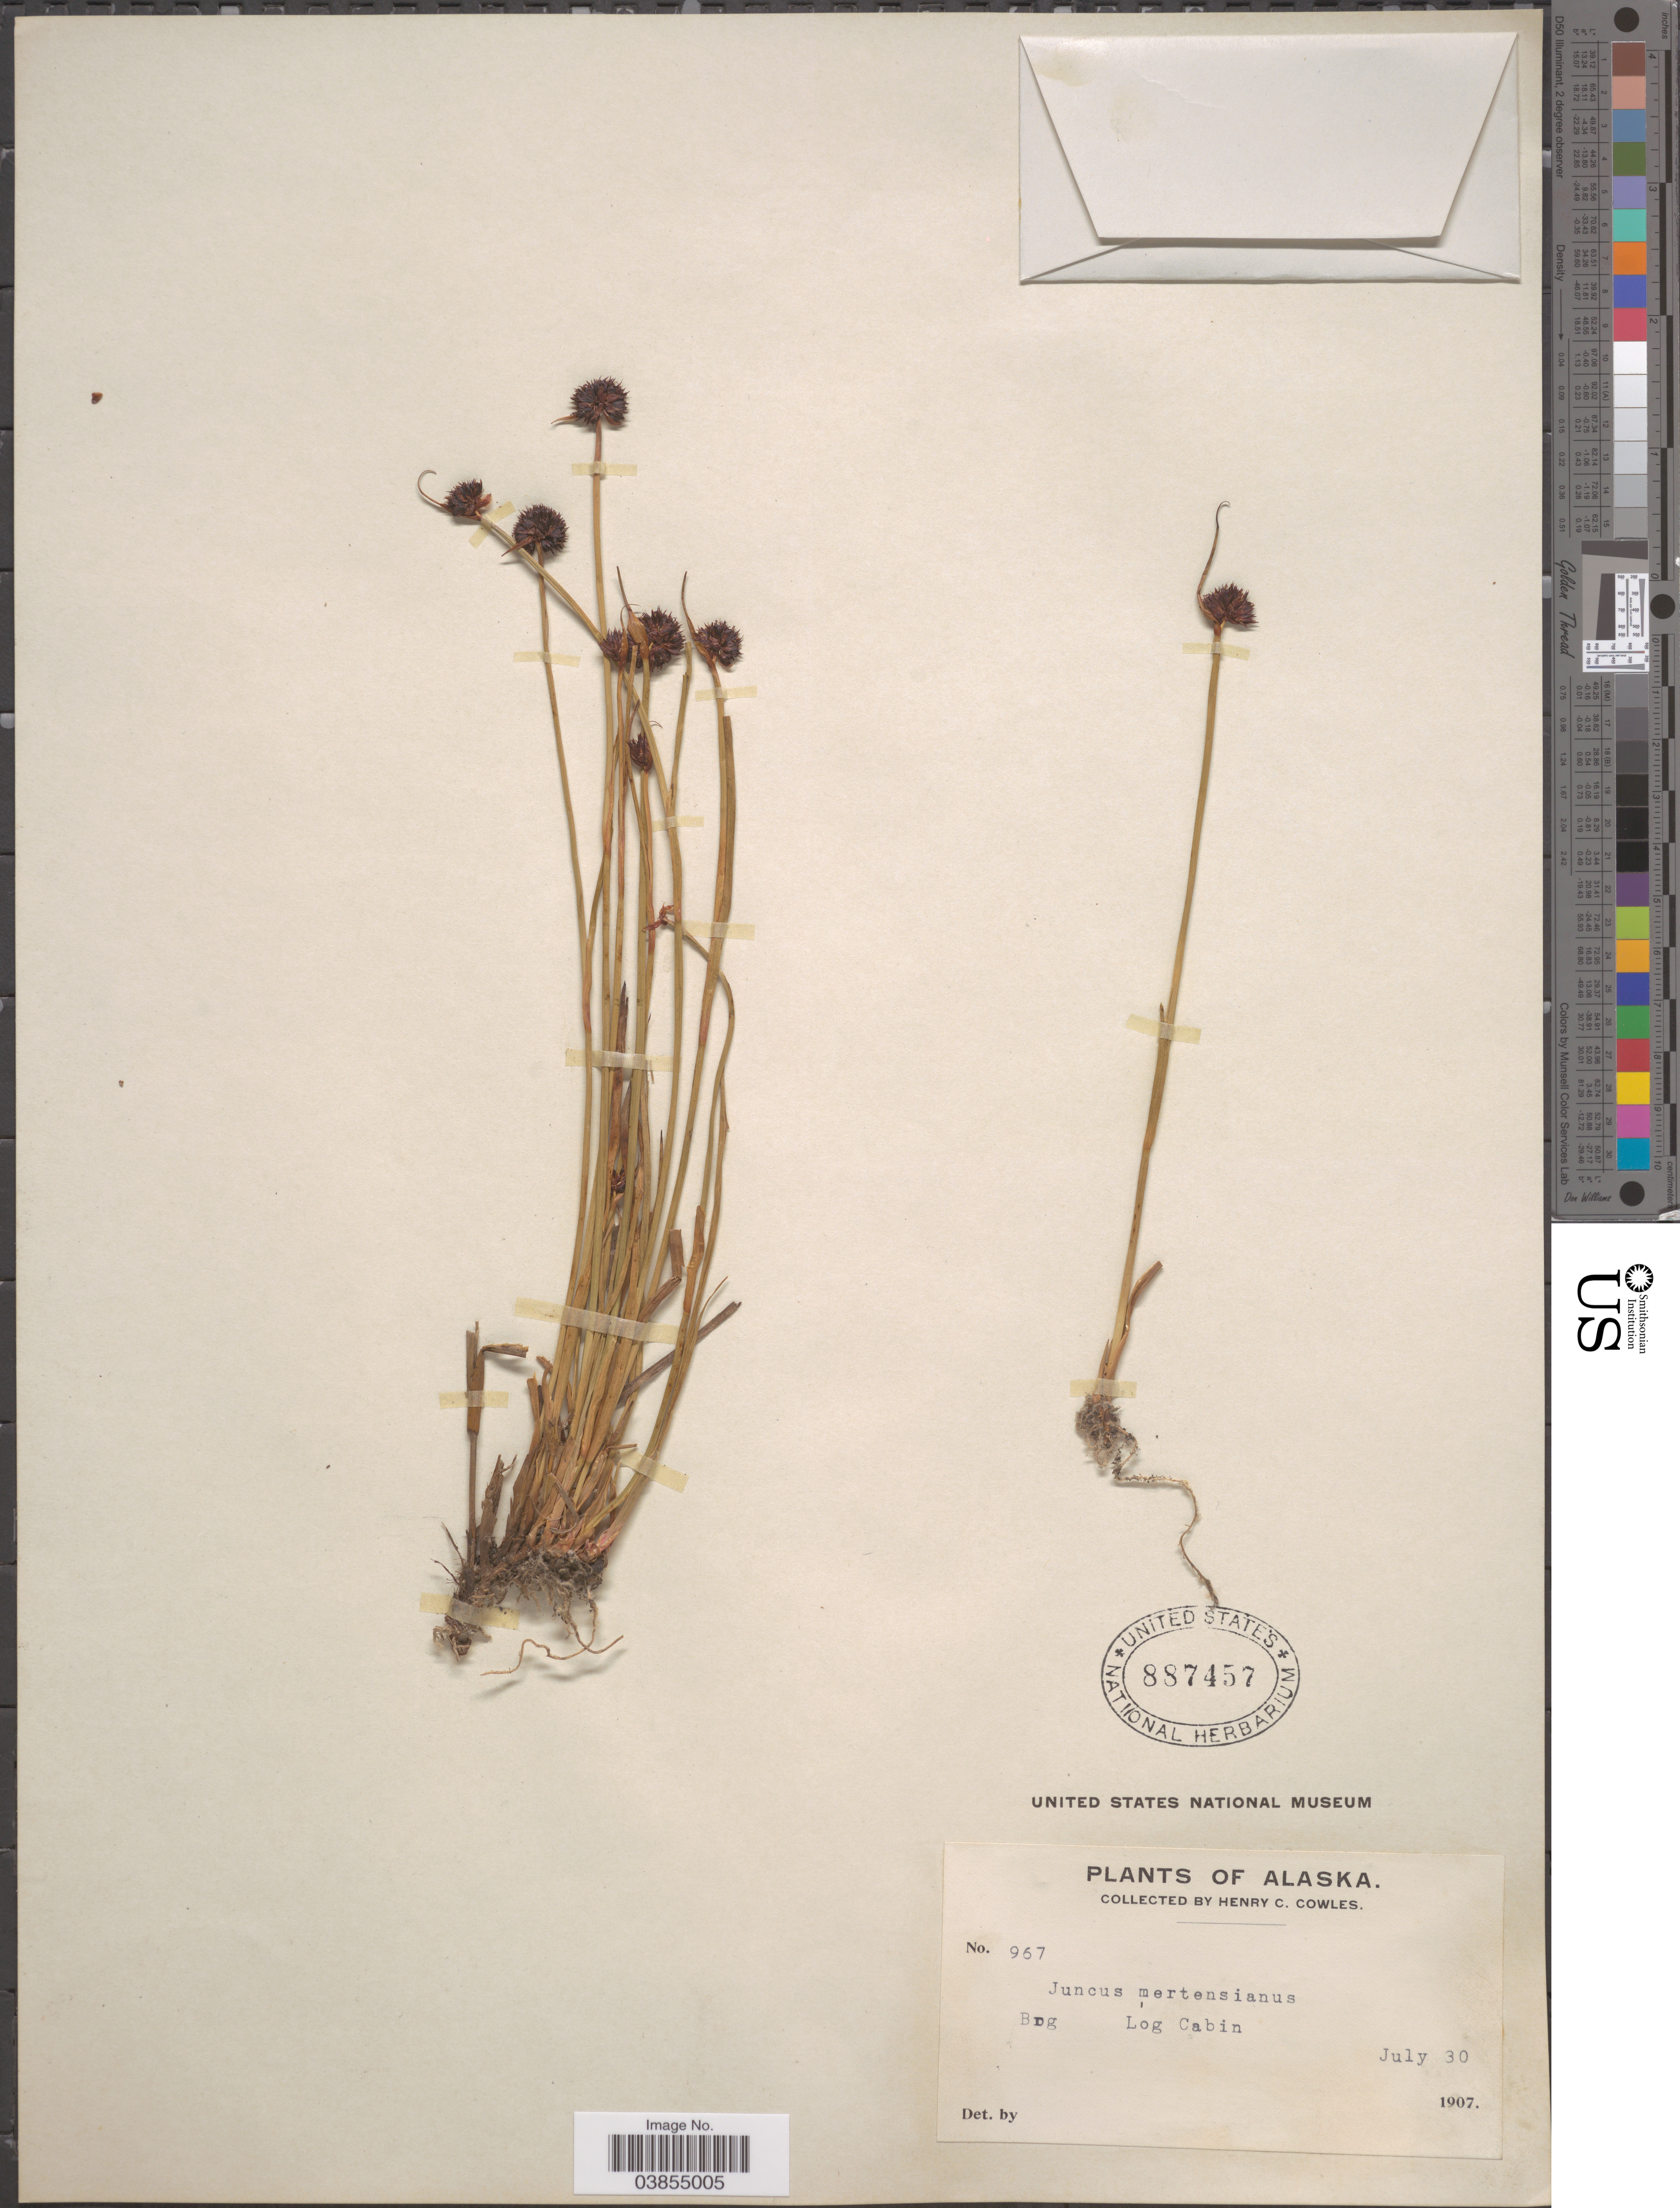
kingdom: Plantae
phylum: Tracheophyta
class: Liliopsida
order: Poales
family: Juncaceae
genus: Juncus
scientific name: Juncus mertensianus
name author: Bong.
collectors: H. Cowles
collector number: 967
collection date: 1907-07-30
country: United States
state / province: Alaska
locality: Bog. Log Cabin.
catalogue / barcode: US 887457